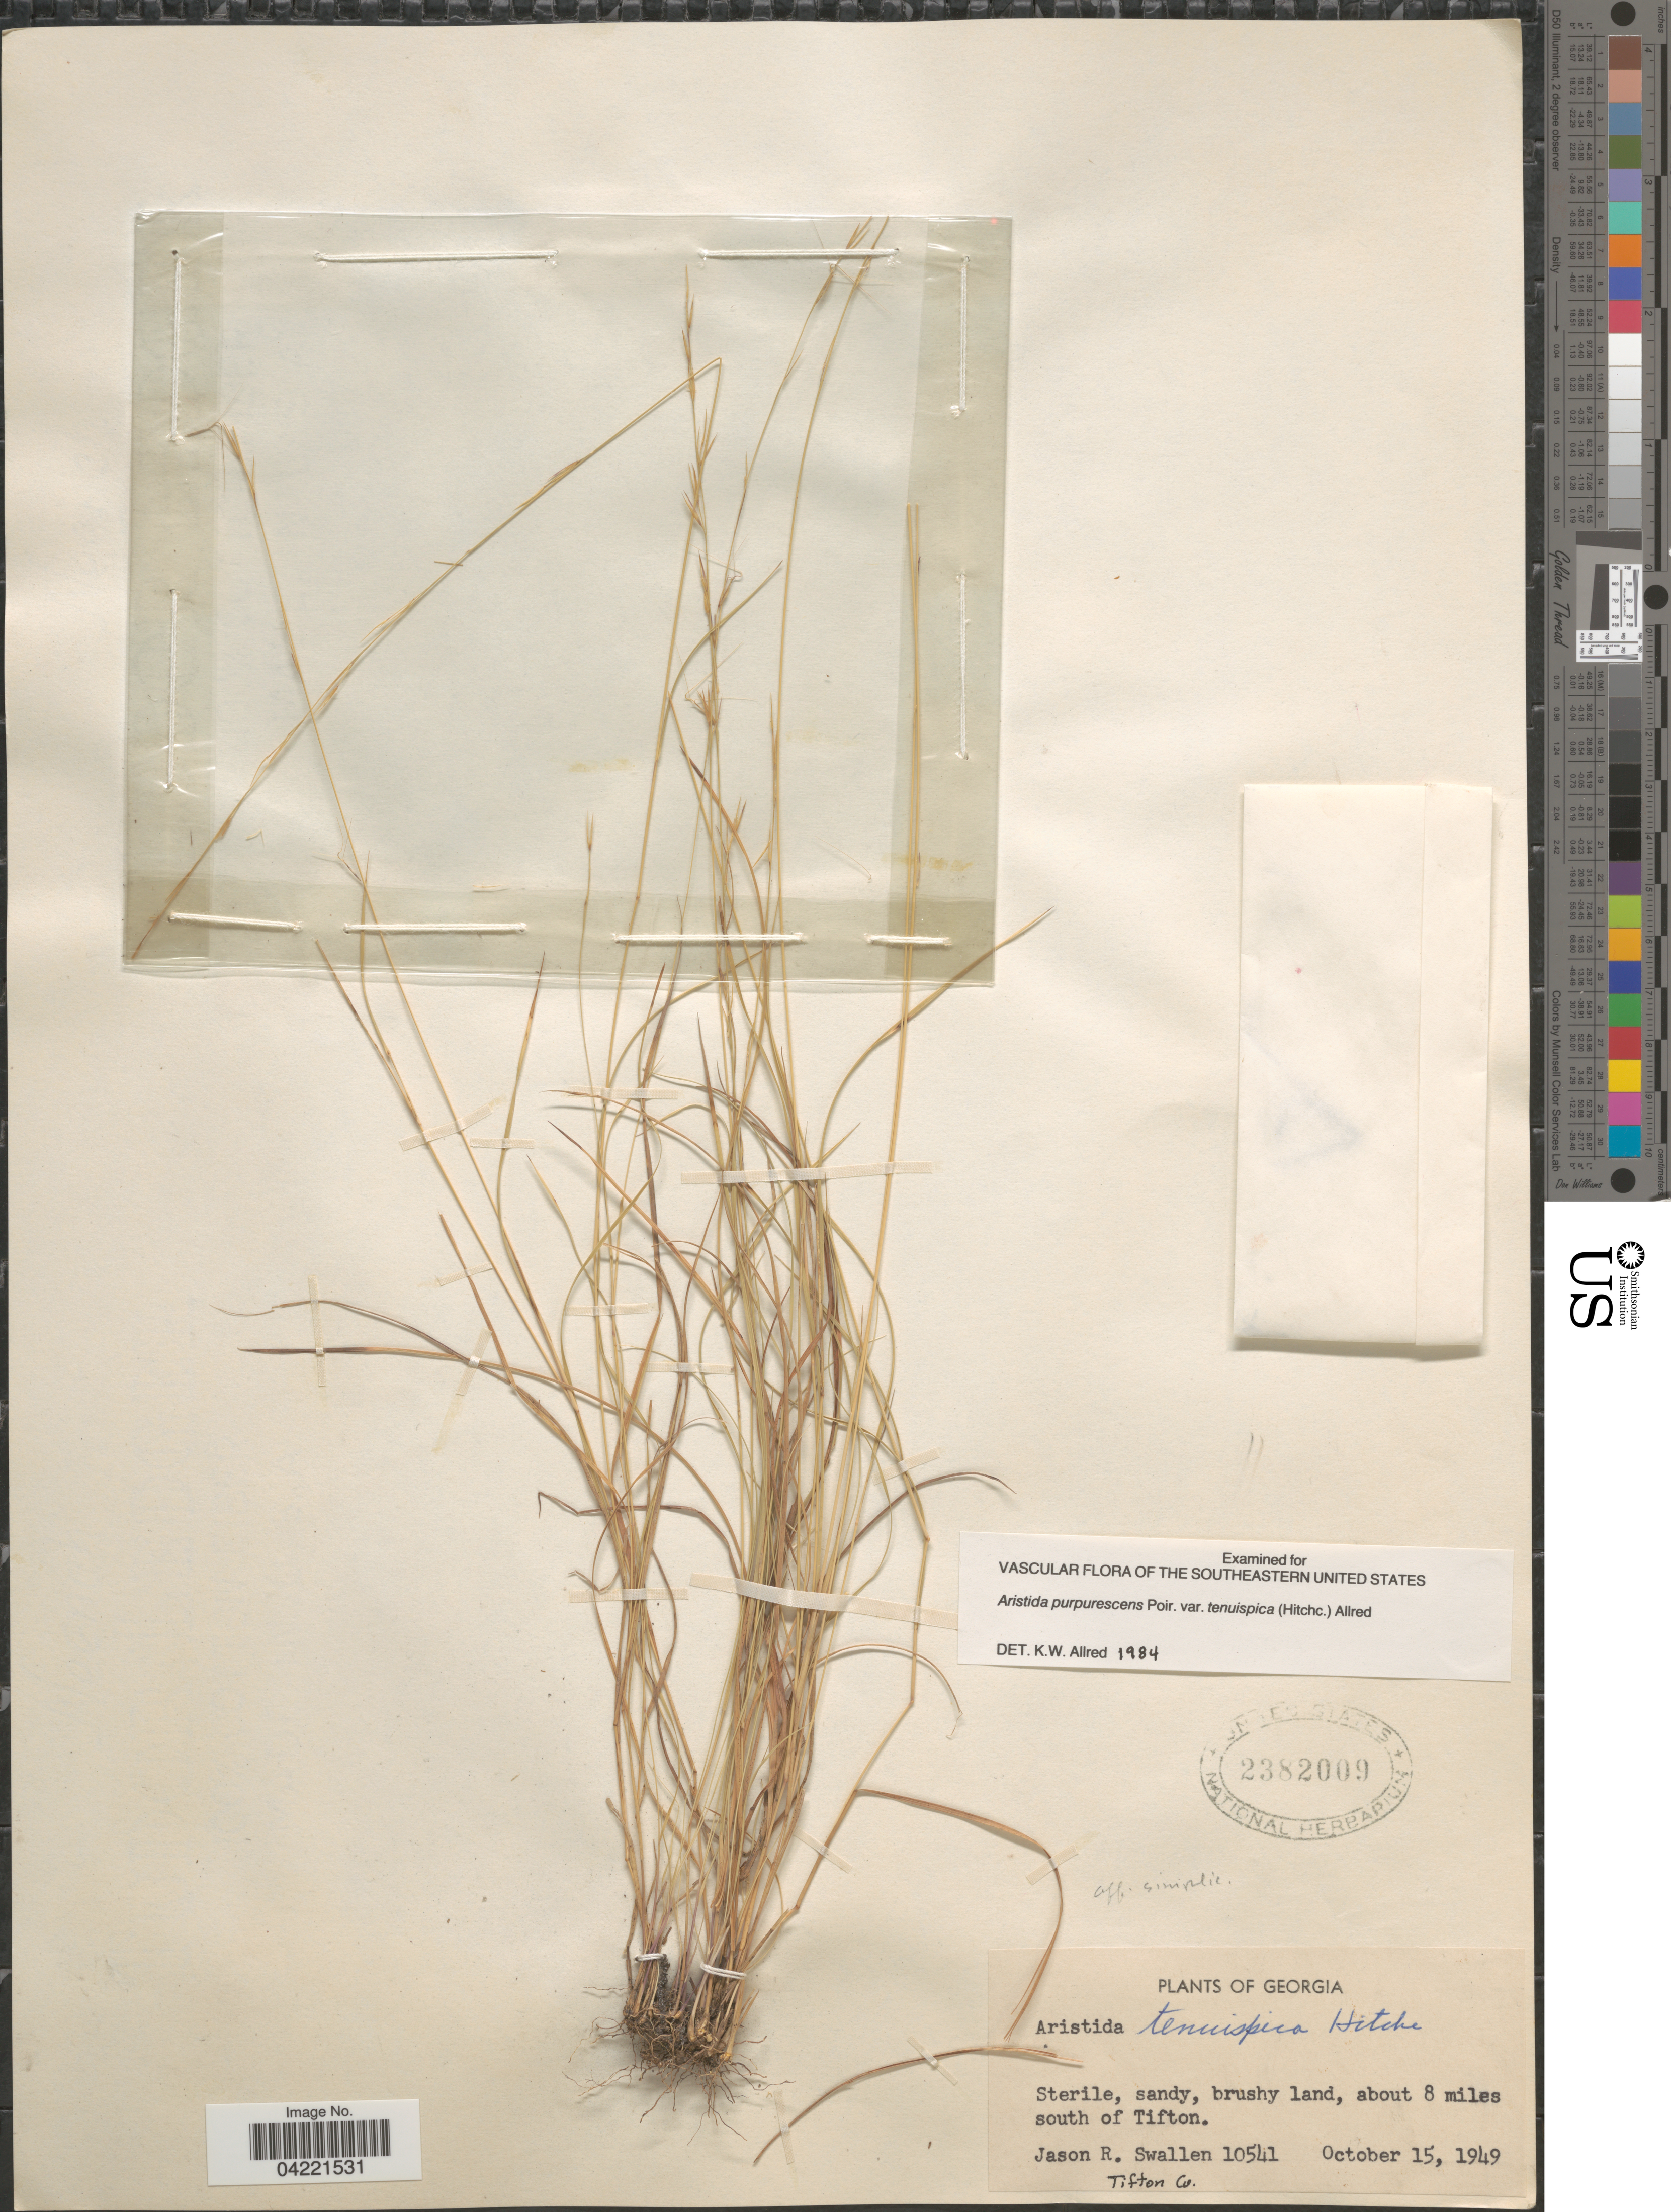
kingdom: Plantae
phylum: Tracheophyta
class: Liliopsida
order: Poales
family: Poaceae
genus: Aristida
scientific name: Aristida purpurascens var. tenuispica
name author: (Hitchc.) Allred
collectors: J. R. Swallen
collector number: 10541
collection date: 1949-10-15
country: United States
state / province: Georgia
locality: Sterile, sandy, brushy land, about 8 miles south of Tifton. Tifton Co.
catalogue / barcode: US 2382009